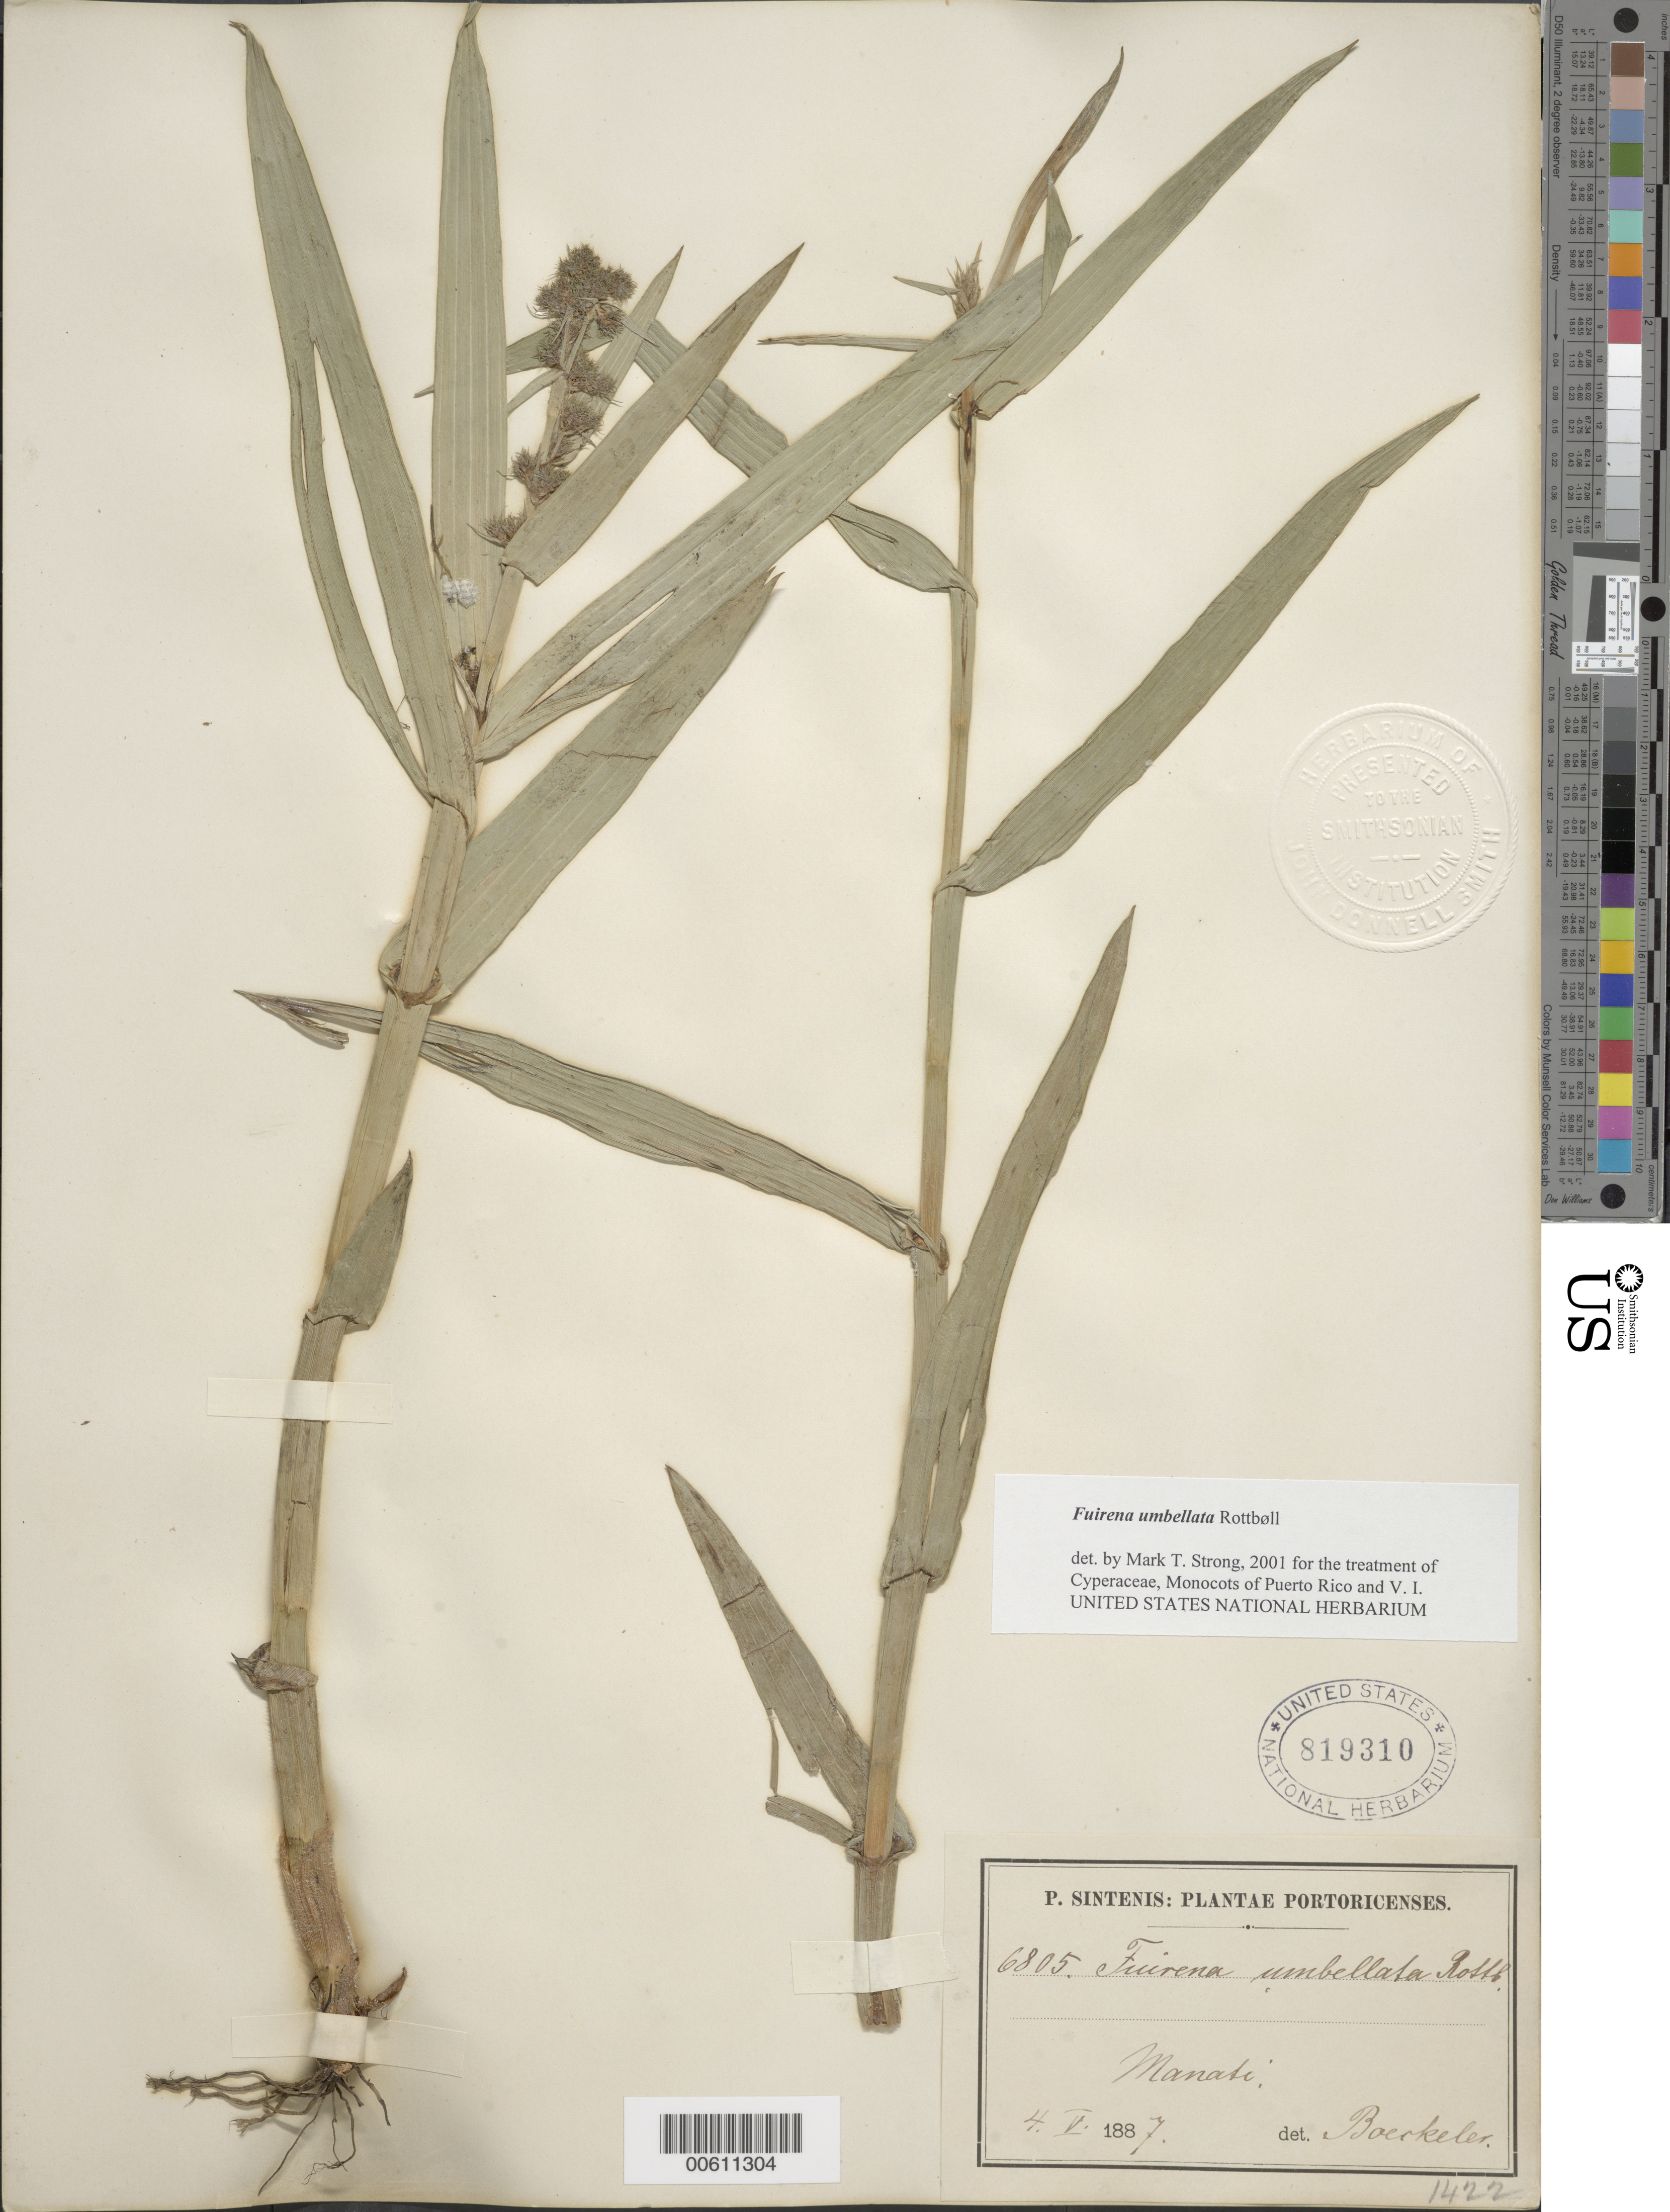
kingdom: Plantae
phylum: Tracheophyta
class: Liliopsida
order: Poales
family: Cyperaceae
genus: Fuirena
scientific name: Fuirena umbellata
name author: Rottb.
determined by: Strong, M. T., (US), Smithsonian Institution - National Museum of Natural History (UNITED STATES)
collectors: P. Sintenis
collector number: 6805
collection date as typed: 04 May 1887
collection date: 1887-05-04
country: Puerto Rico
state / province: Manatí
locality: Manatí.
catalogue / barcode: US 819310